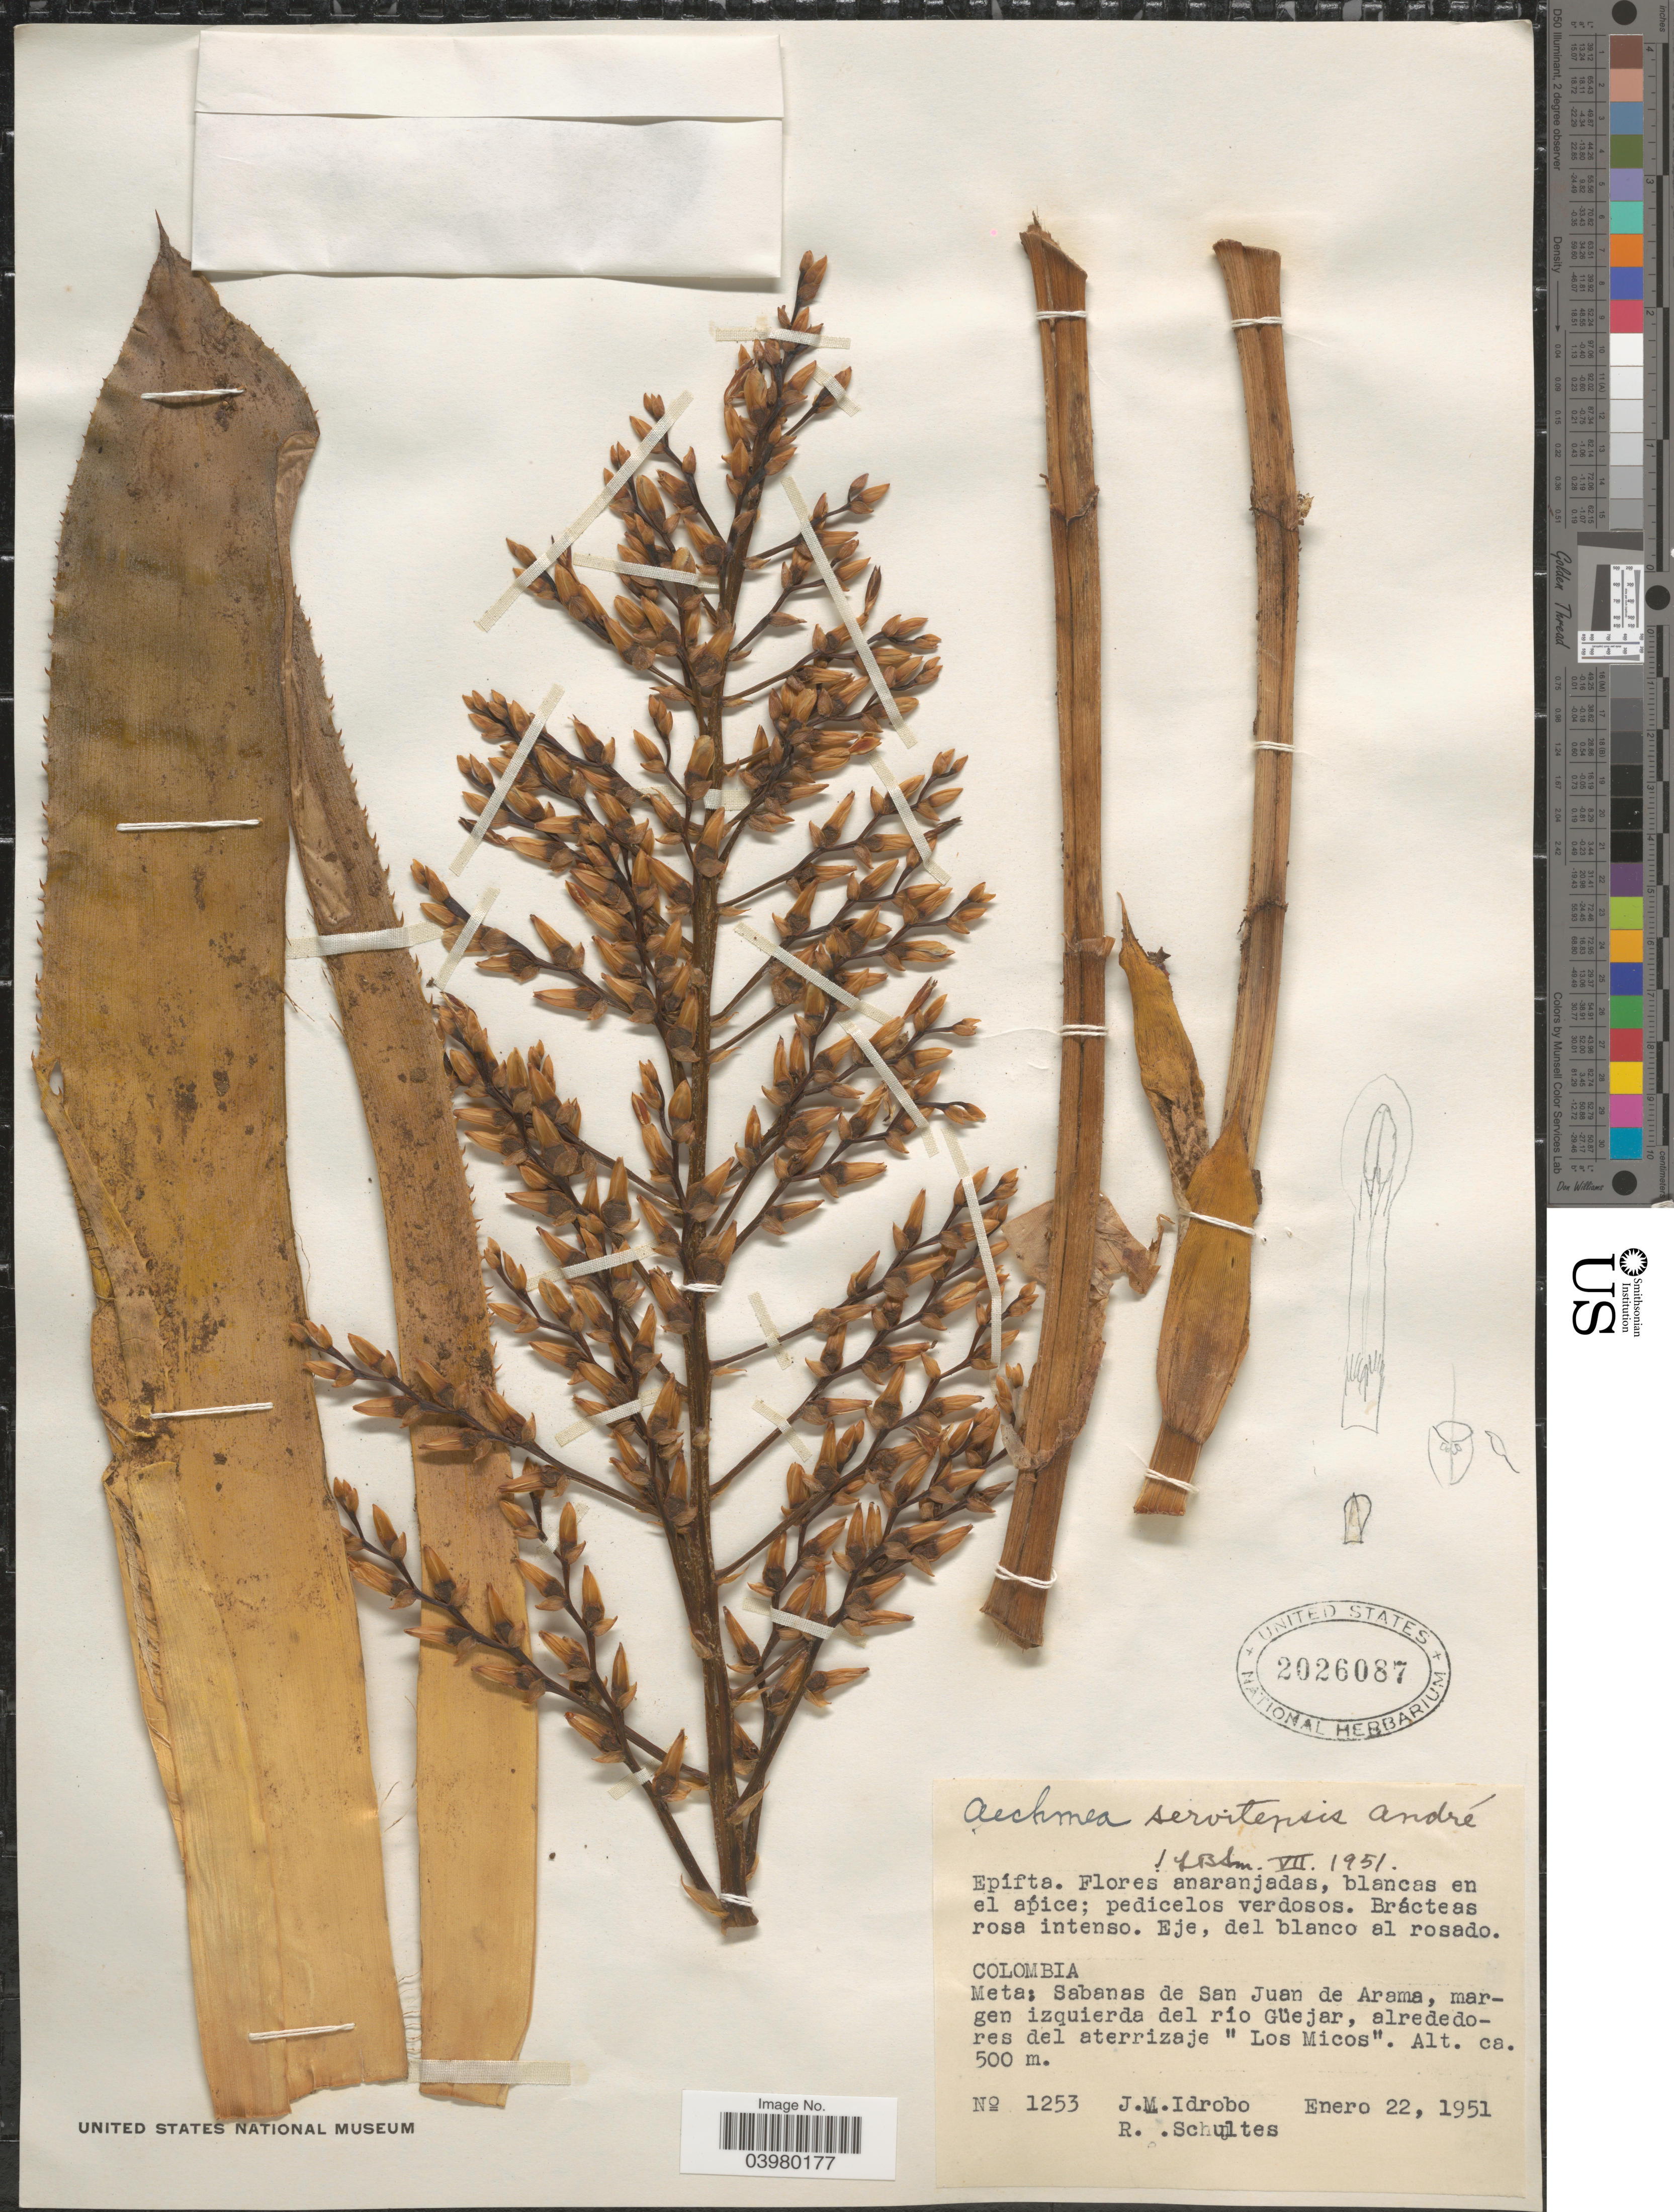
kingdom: Plantae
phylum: Tracheophyta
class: Liliopsida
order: Poales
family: Bromeliaceae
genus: Aechmea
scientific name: Aechmea servitensis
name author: André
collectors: J. M. Idrobo & R. E. Schultes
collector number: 1253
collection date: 1951-01-22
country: Colombia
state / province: Meta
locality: Sabanas de San Juan de Arama, margen izquierda del río Güejar, alrededores del aterrizaje 'Los Micos'.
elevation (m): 500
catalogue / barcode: US 2026087